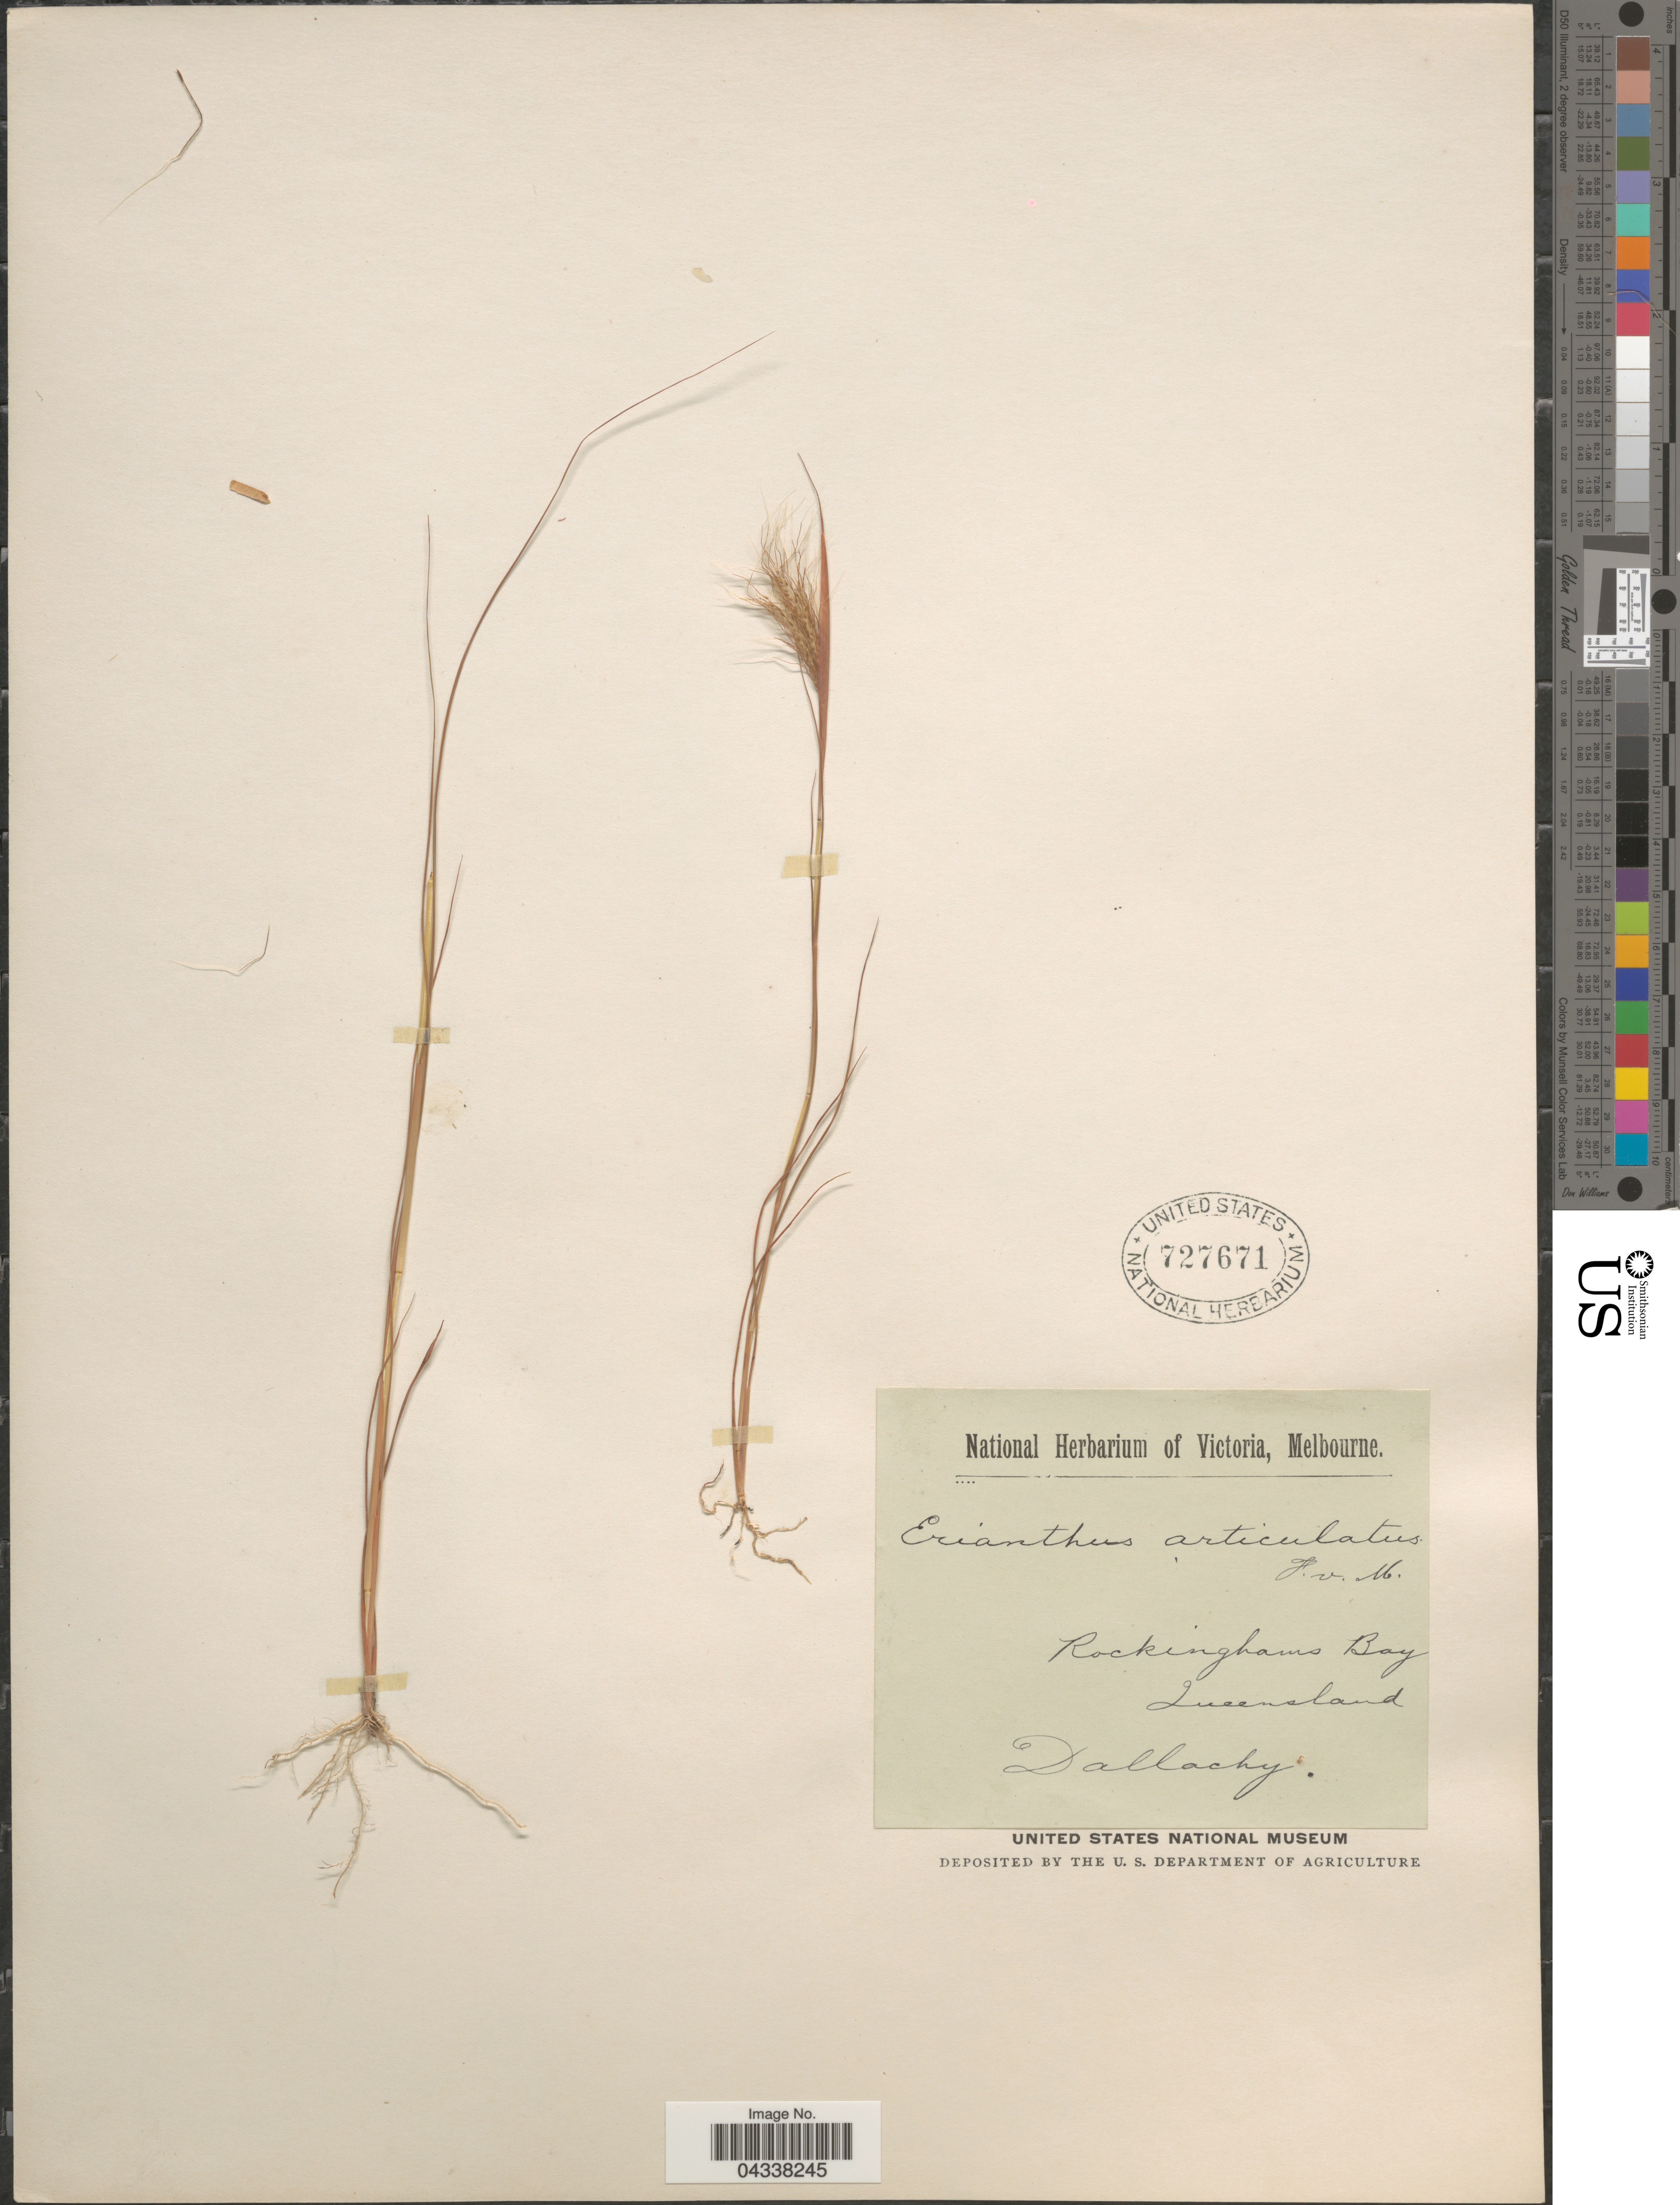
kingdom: Plantae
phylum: Tracheophyta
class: Liliopsida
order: Poales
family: Poaceae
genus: Pseudopogonatherum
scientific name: Pseudopogonatherum contortum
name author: A. Camus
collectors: Dallachy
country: Australia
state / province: Queensland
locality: Rockinghams Bay.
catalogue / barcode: US 727671